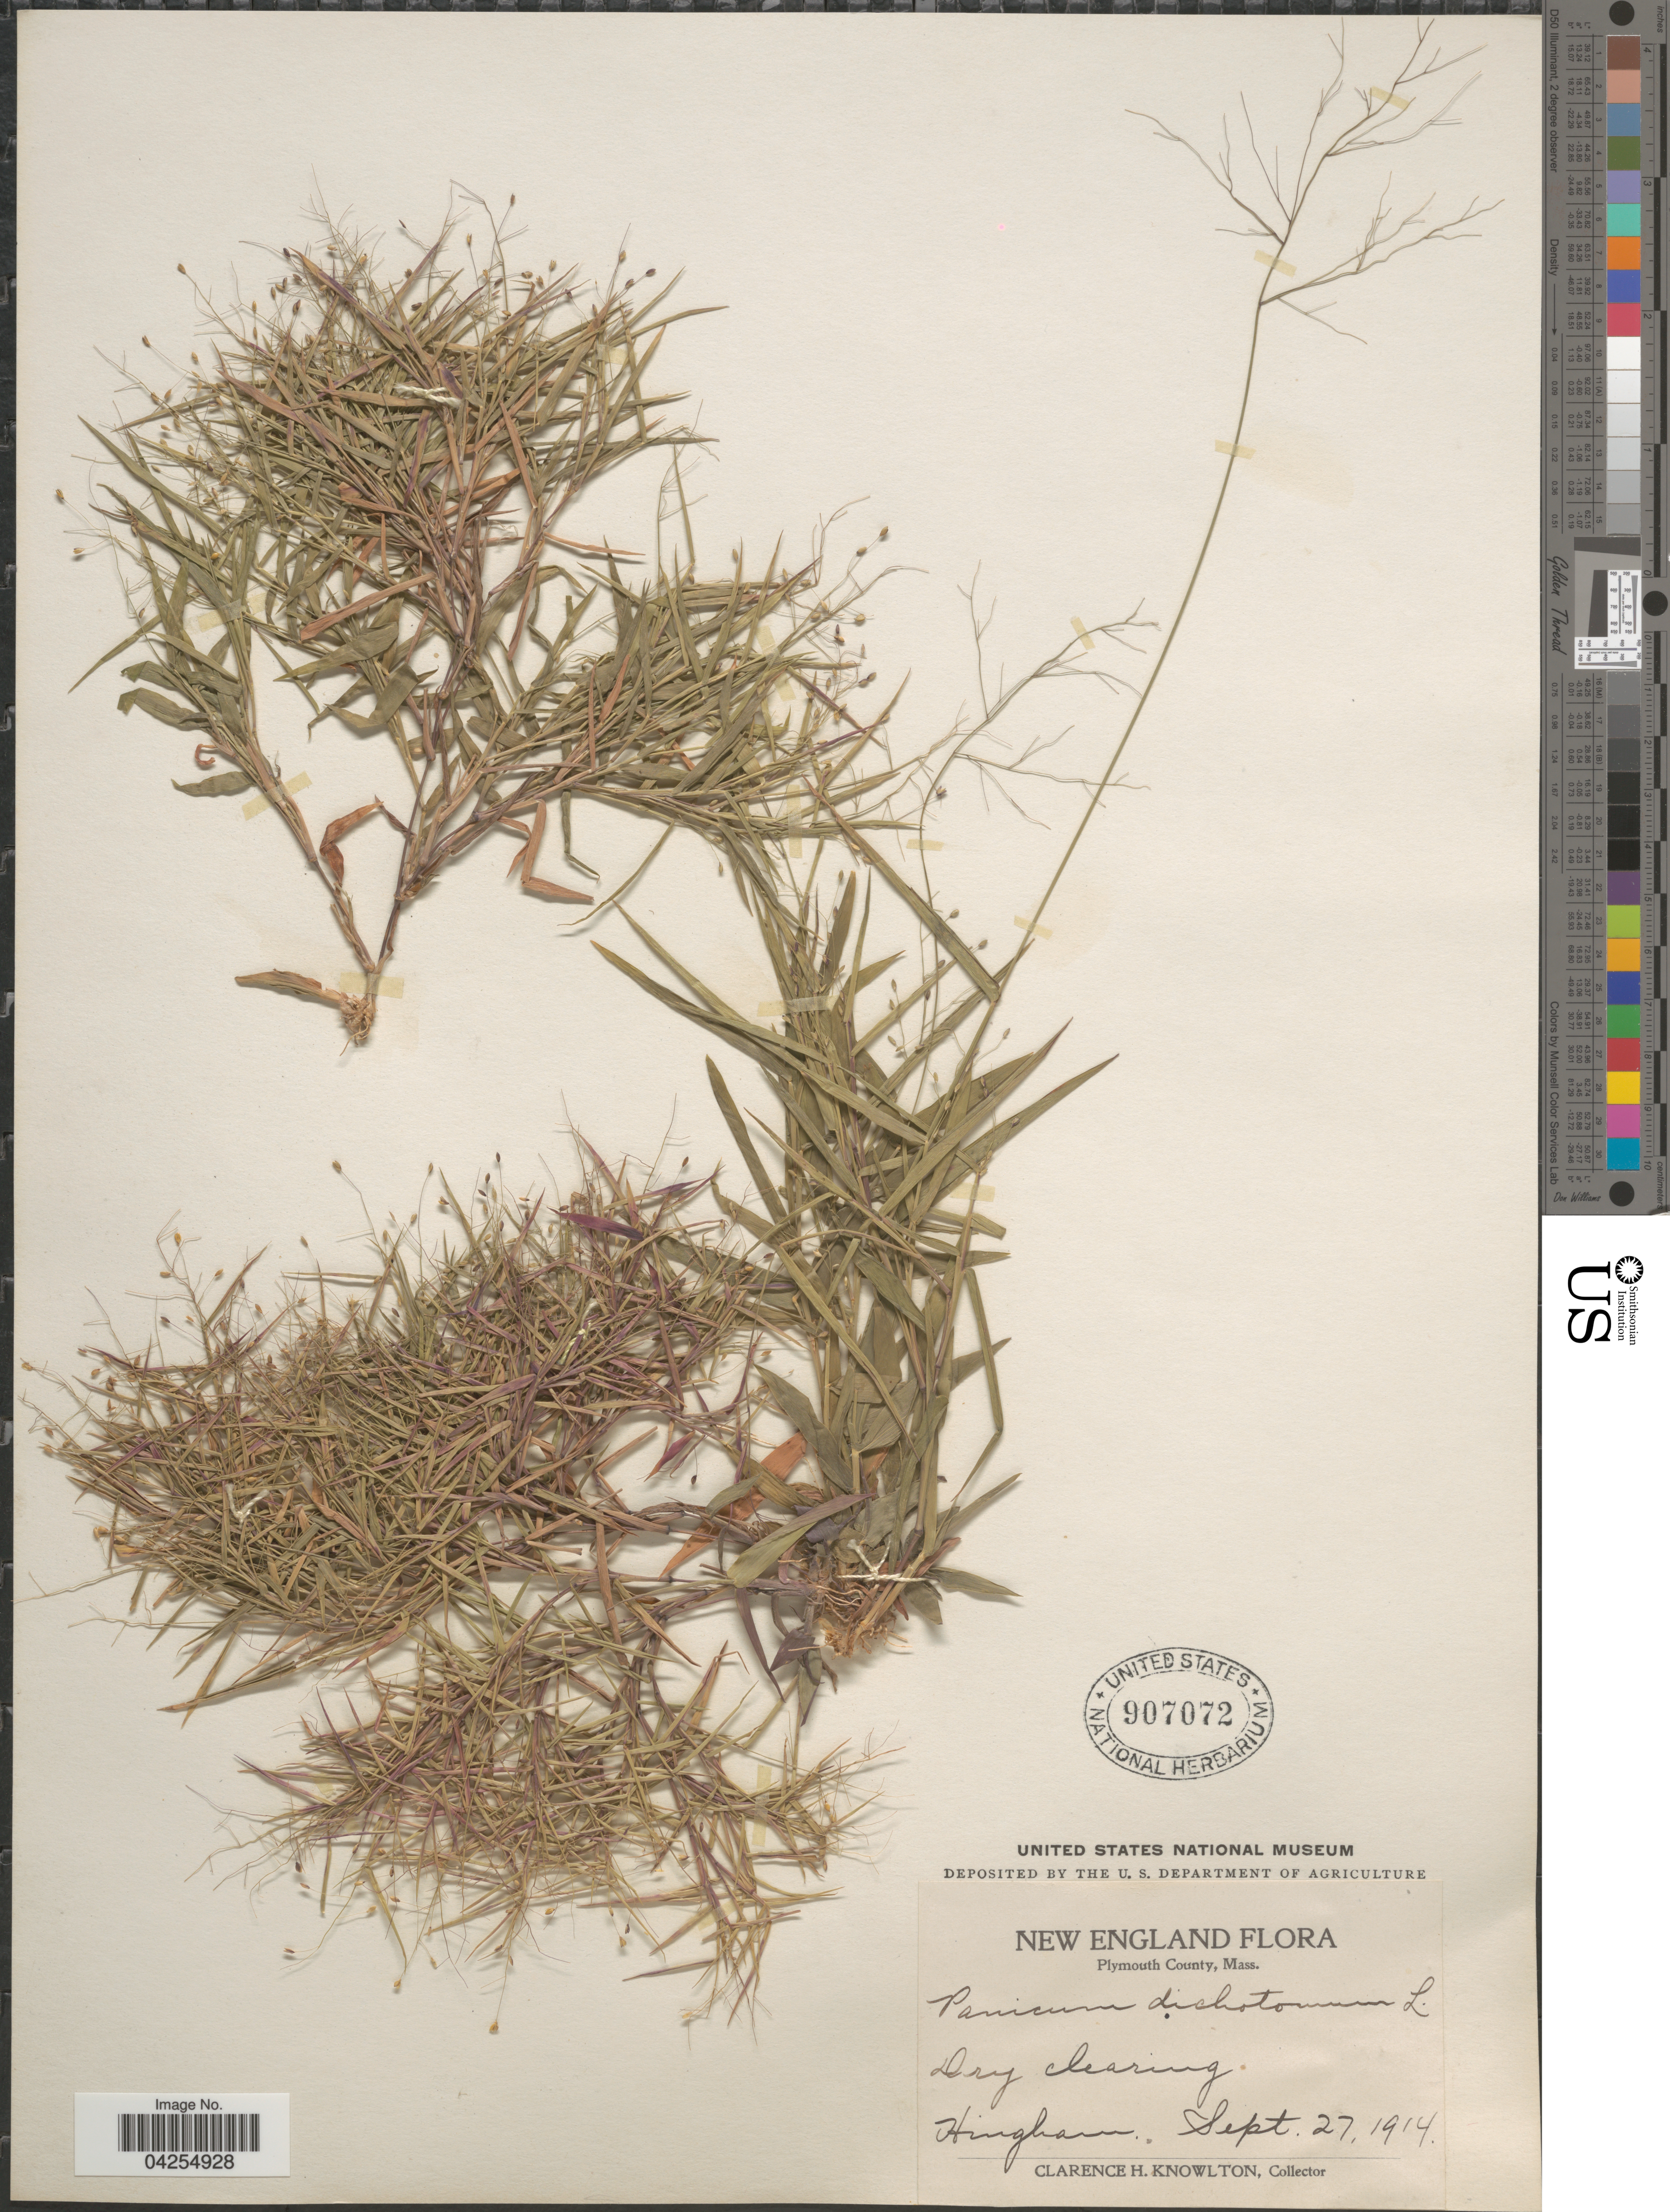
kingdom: Plantae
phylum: Tracheophyta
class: Liliopsida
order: Poales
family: Poaceae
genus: Dichanthelium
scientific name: Dichanthelium dichotomum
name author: (L.) Gould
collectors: C. H. Knowlton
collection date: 1914-09-27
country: United States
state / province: Massachusetts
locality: New England. Plymouth County. Hingham.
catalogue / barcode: US 907072